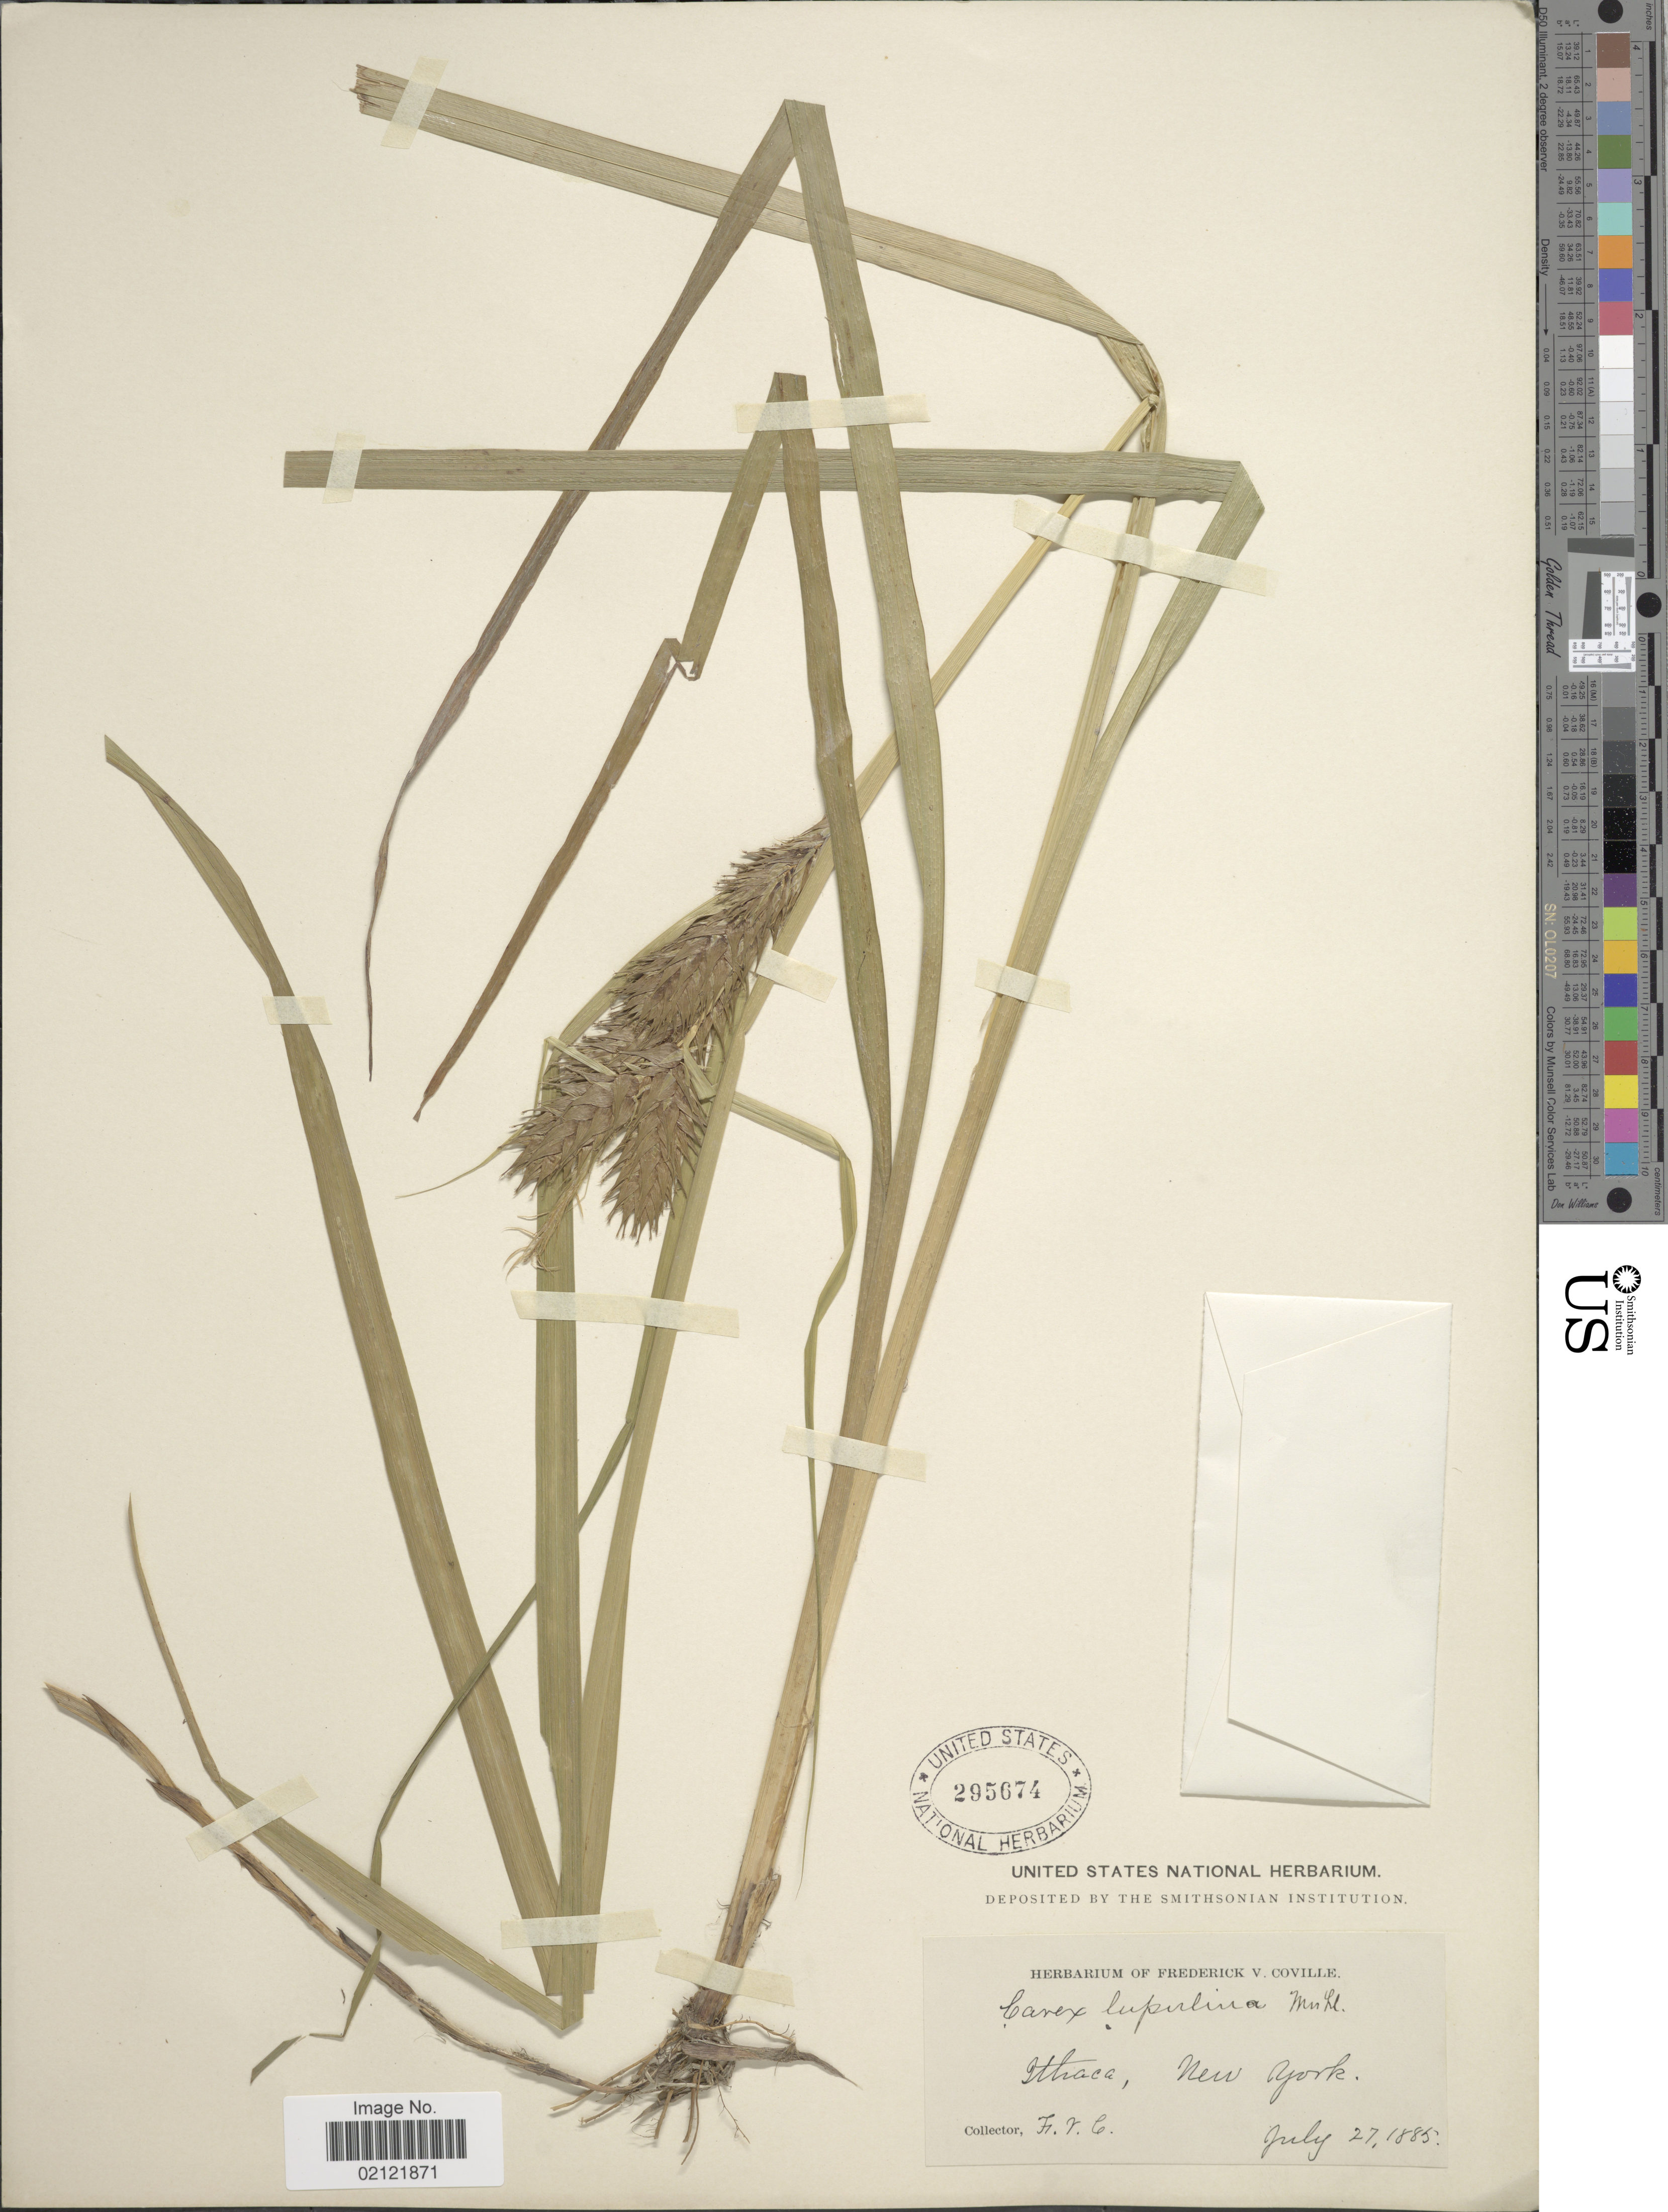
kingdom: Plantae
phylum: Tracheophyta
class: Liliopsida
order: Poales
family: Cyperaceae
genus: Carex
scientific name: Carex lupulina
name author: Muhl. ex Willd.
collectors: F. V. Coville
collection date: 1885-07-27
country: United States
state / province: New York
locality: Ithaca, New York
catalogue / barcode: US 295674